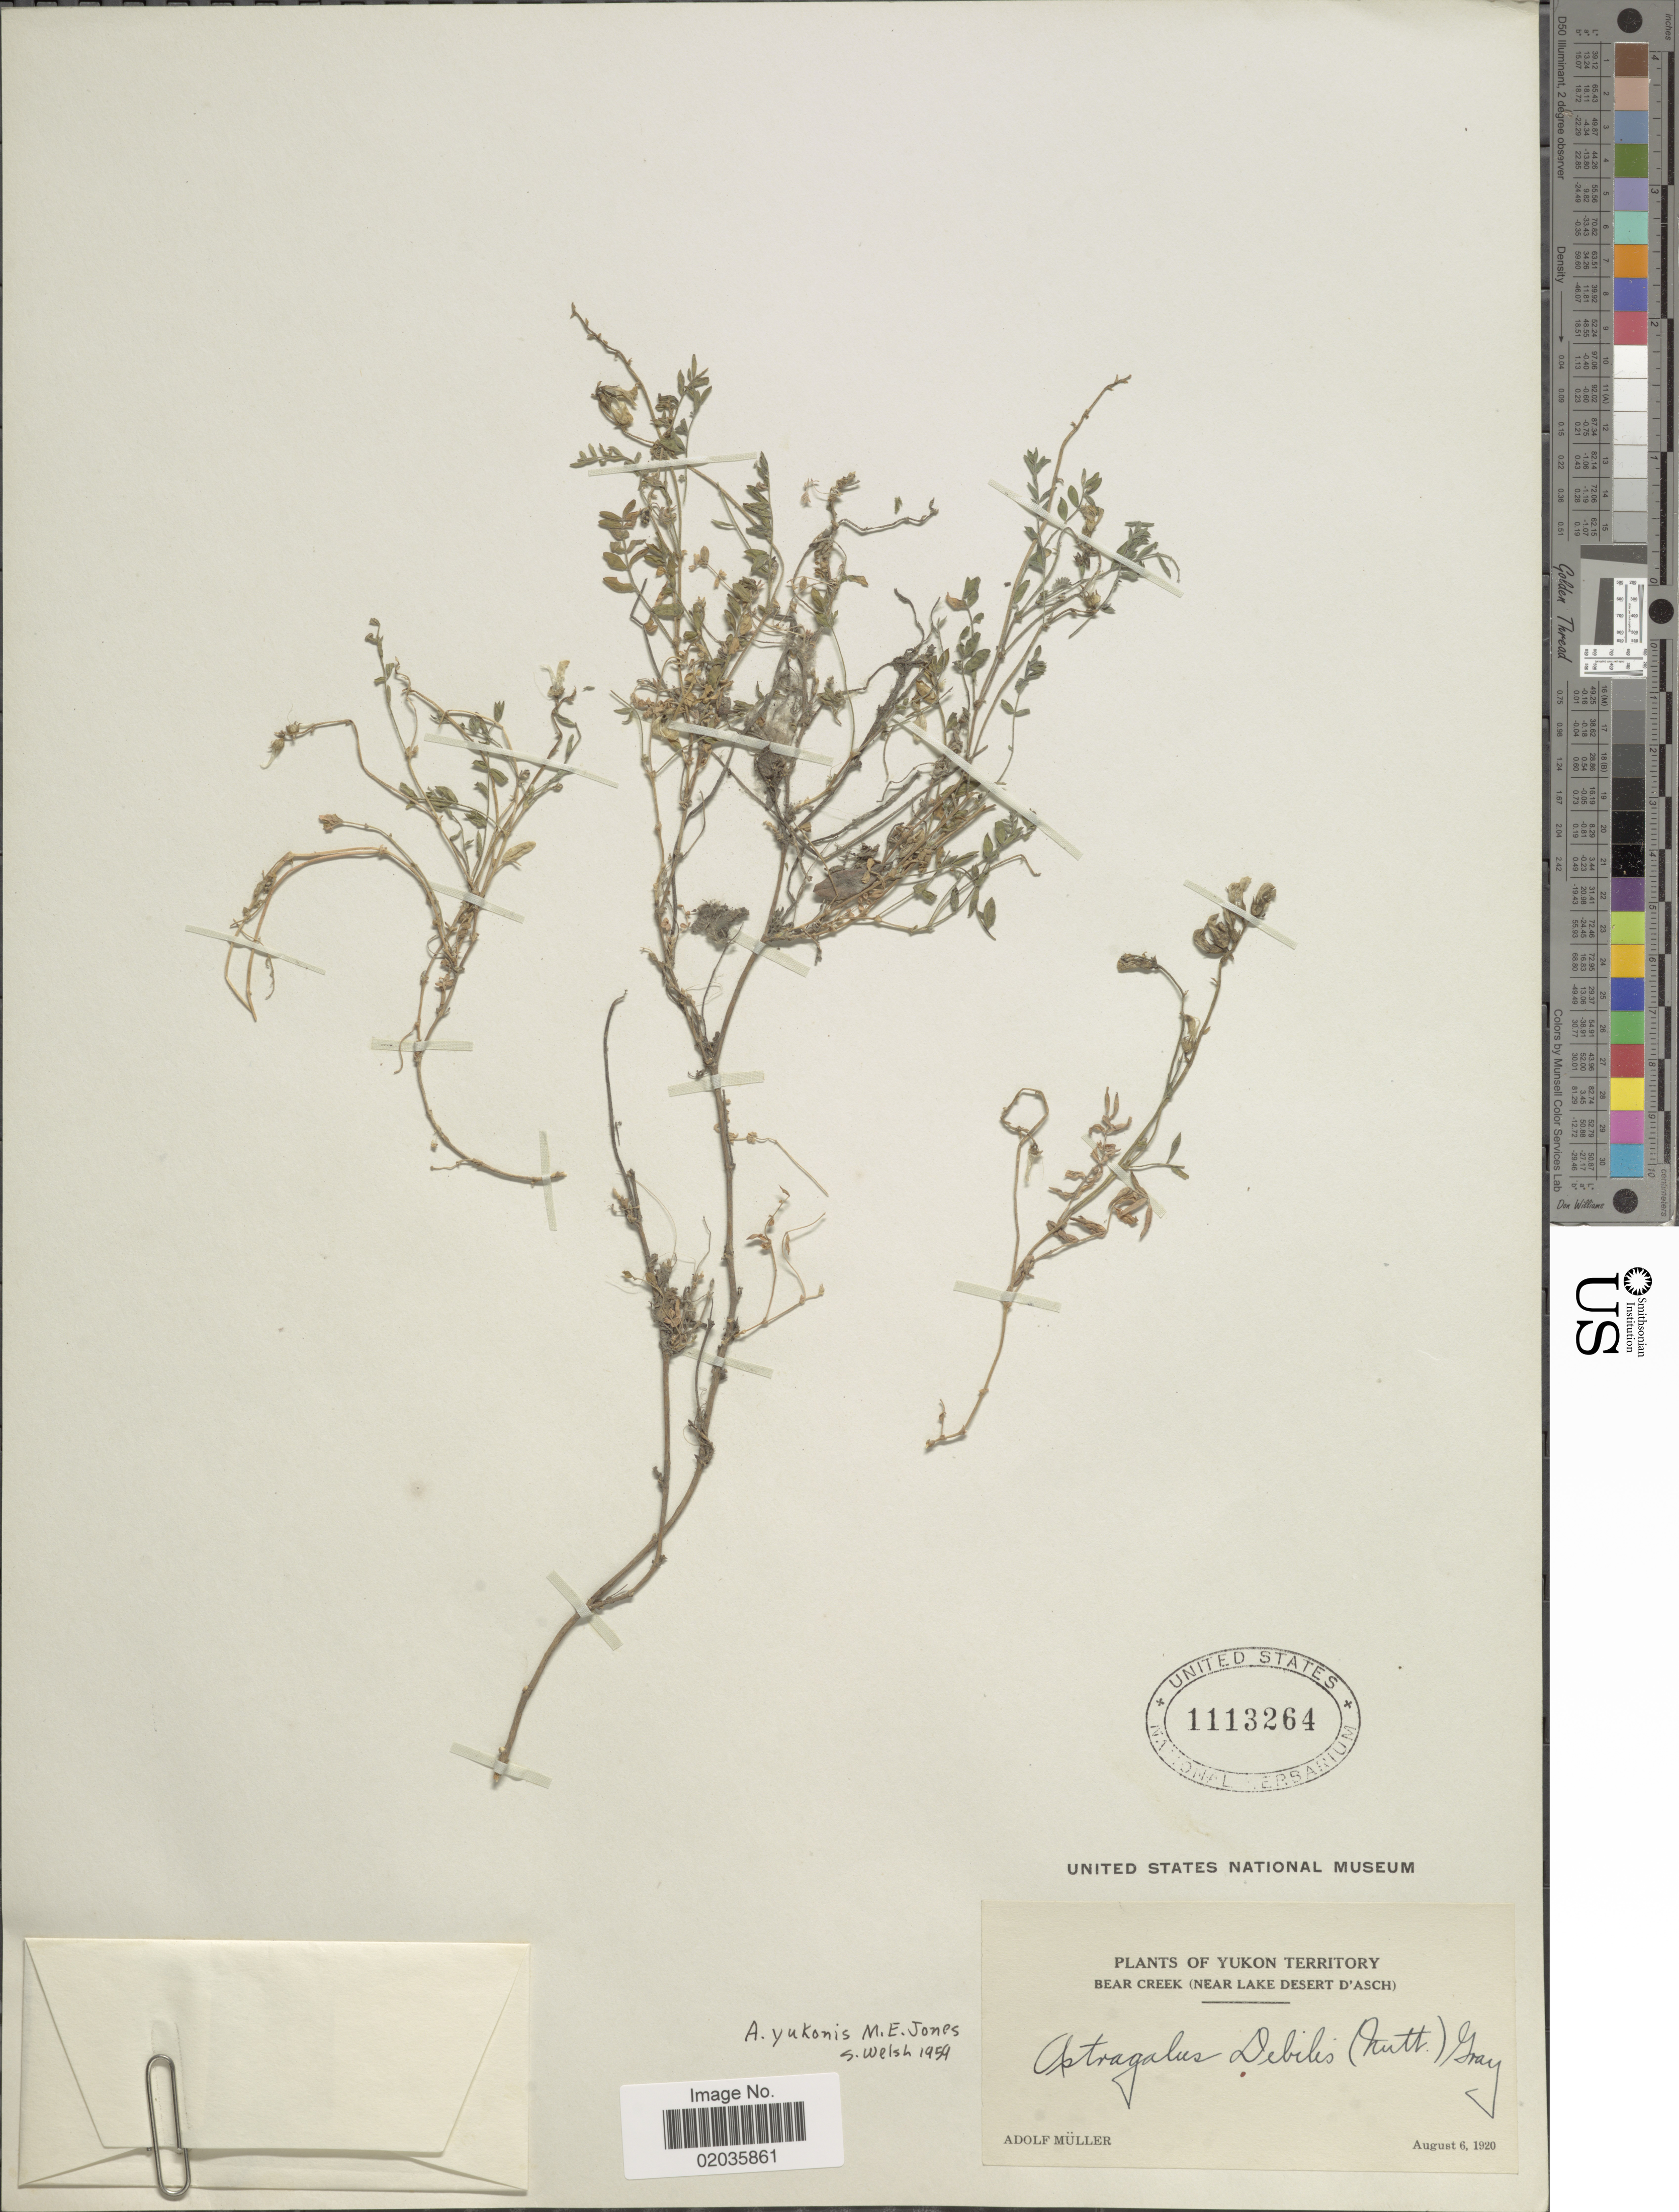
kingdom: Plantae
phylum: Tracheophyta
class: Magnoliopsida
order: Fabales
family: Fabaceae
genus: Astragalus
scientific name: Astragalus yukonis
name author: M.E. Jones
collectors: A. Muller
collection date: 1920-08-06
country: Canada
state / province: Yukon Territory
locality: Bear Creek (near Lake Desert D'Asch)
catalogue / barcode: US 1113264